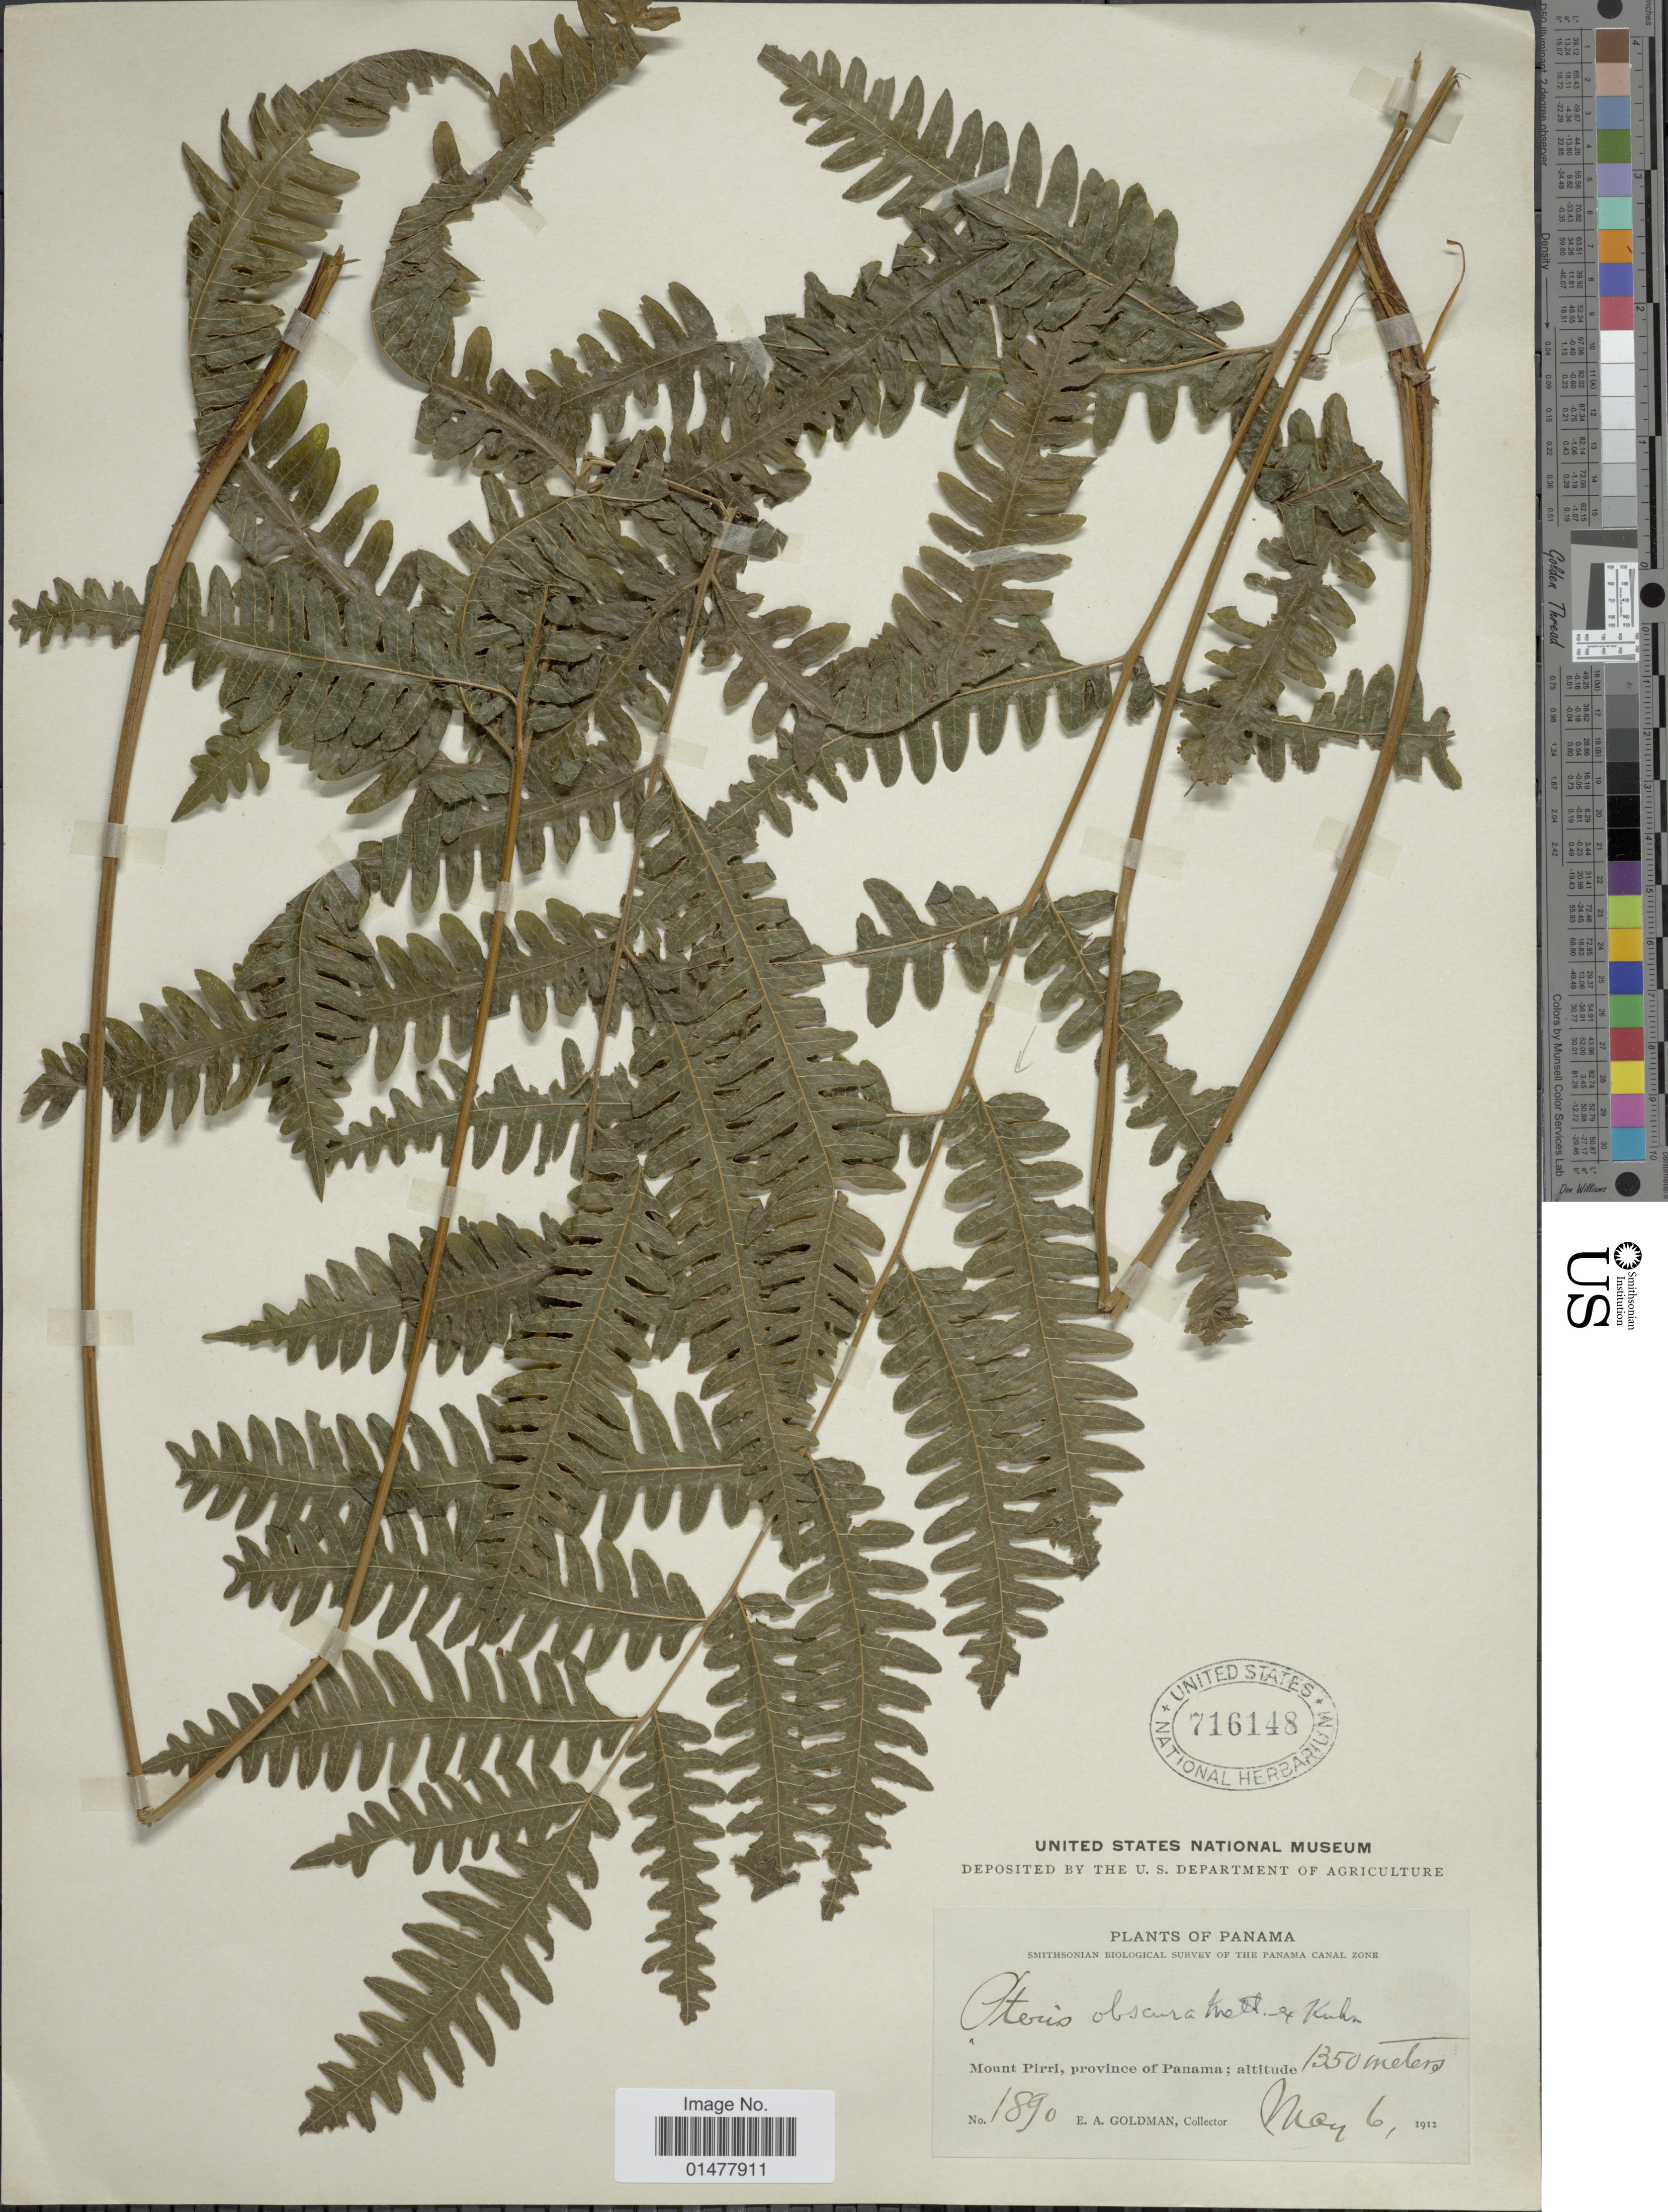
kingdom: Plantae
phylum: Tracheophyta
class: Polypodiopsida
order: Polypodiales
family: Pteridaceae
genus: Pteris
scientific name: Pteris obscura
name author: Mett.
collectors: E. A. Goldman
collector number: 1890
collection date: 1912-05-06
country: Panama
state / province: Panamá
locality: Plants of Panama, Mount Pirri, province of Panama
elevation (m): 1350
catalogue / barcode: US 716148